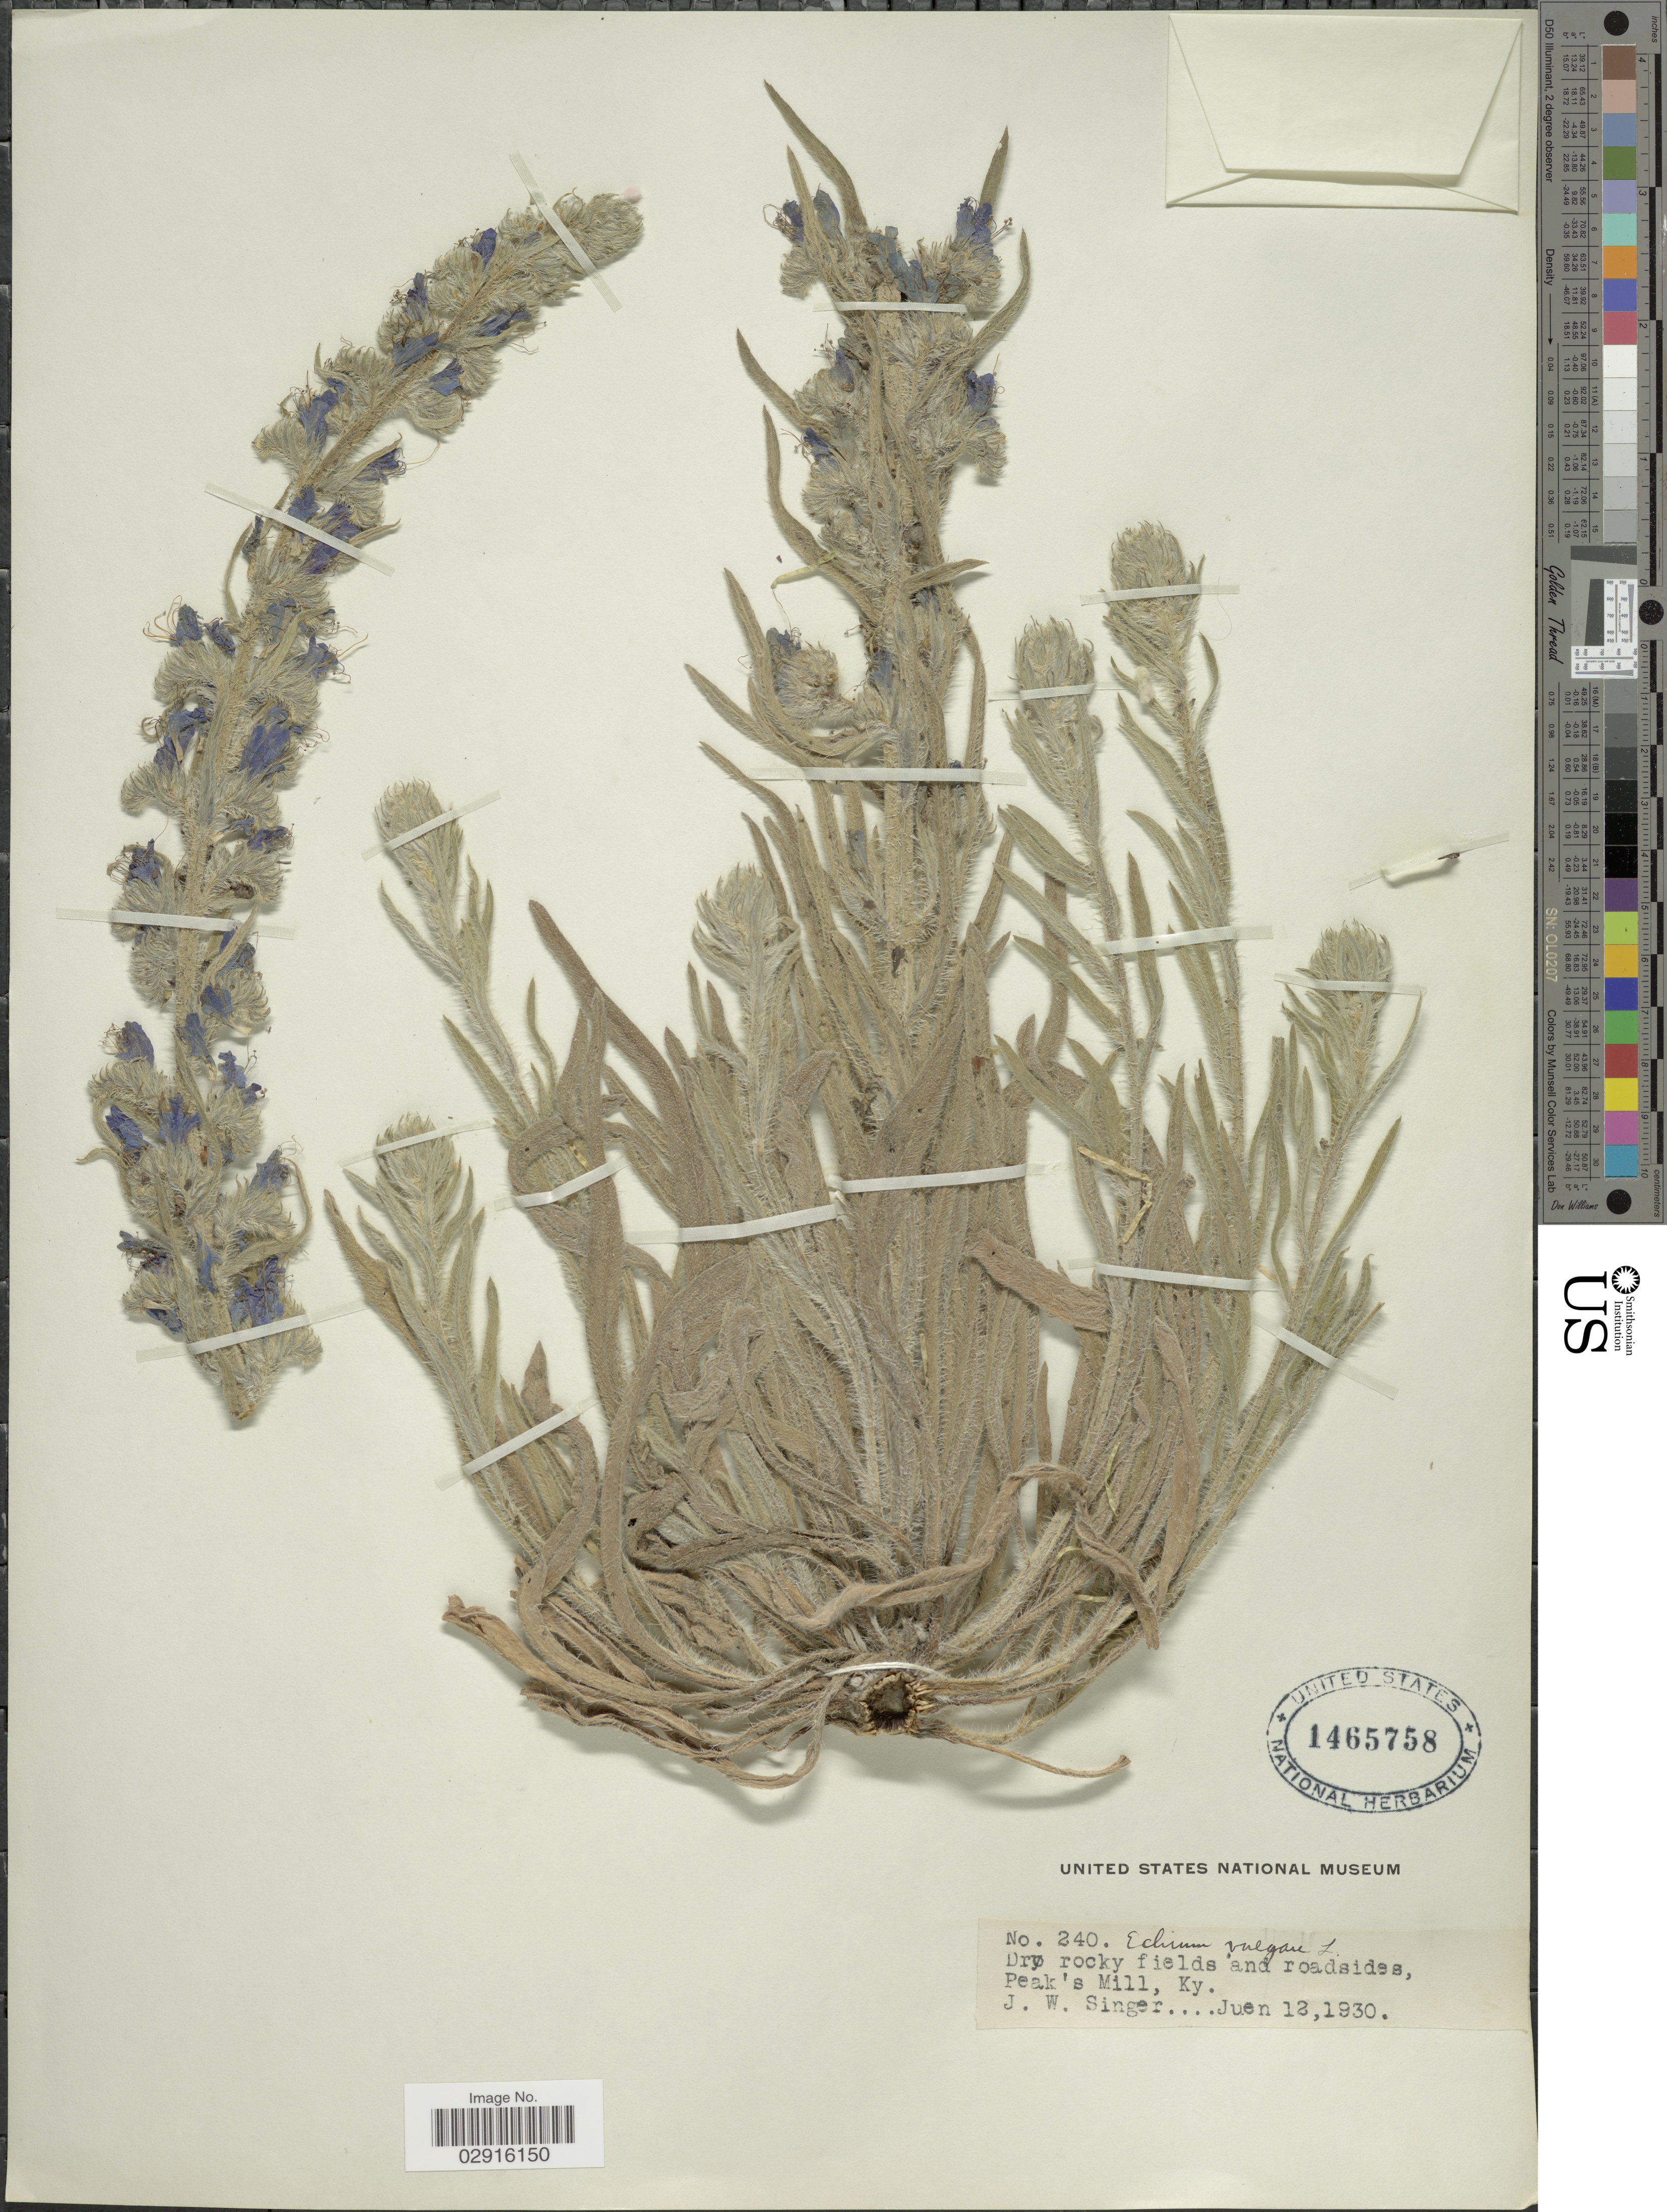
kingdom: Plantae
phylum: Tracheophyta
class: Magnoliopsida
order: Boraginales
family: Boraginaceae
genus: Echium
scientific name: Echium vulgare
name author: L.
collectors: J. EW. Singer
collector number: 240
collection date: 1930-06-12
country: United States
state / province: Kentucky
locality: Dry rocky fields and roadsides, Peak's Mill, Ky.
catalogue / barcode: US 1465758